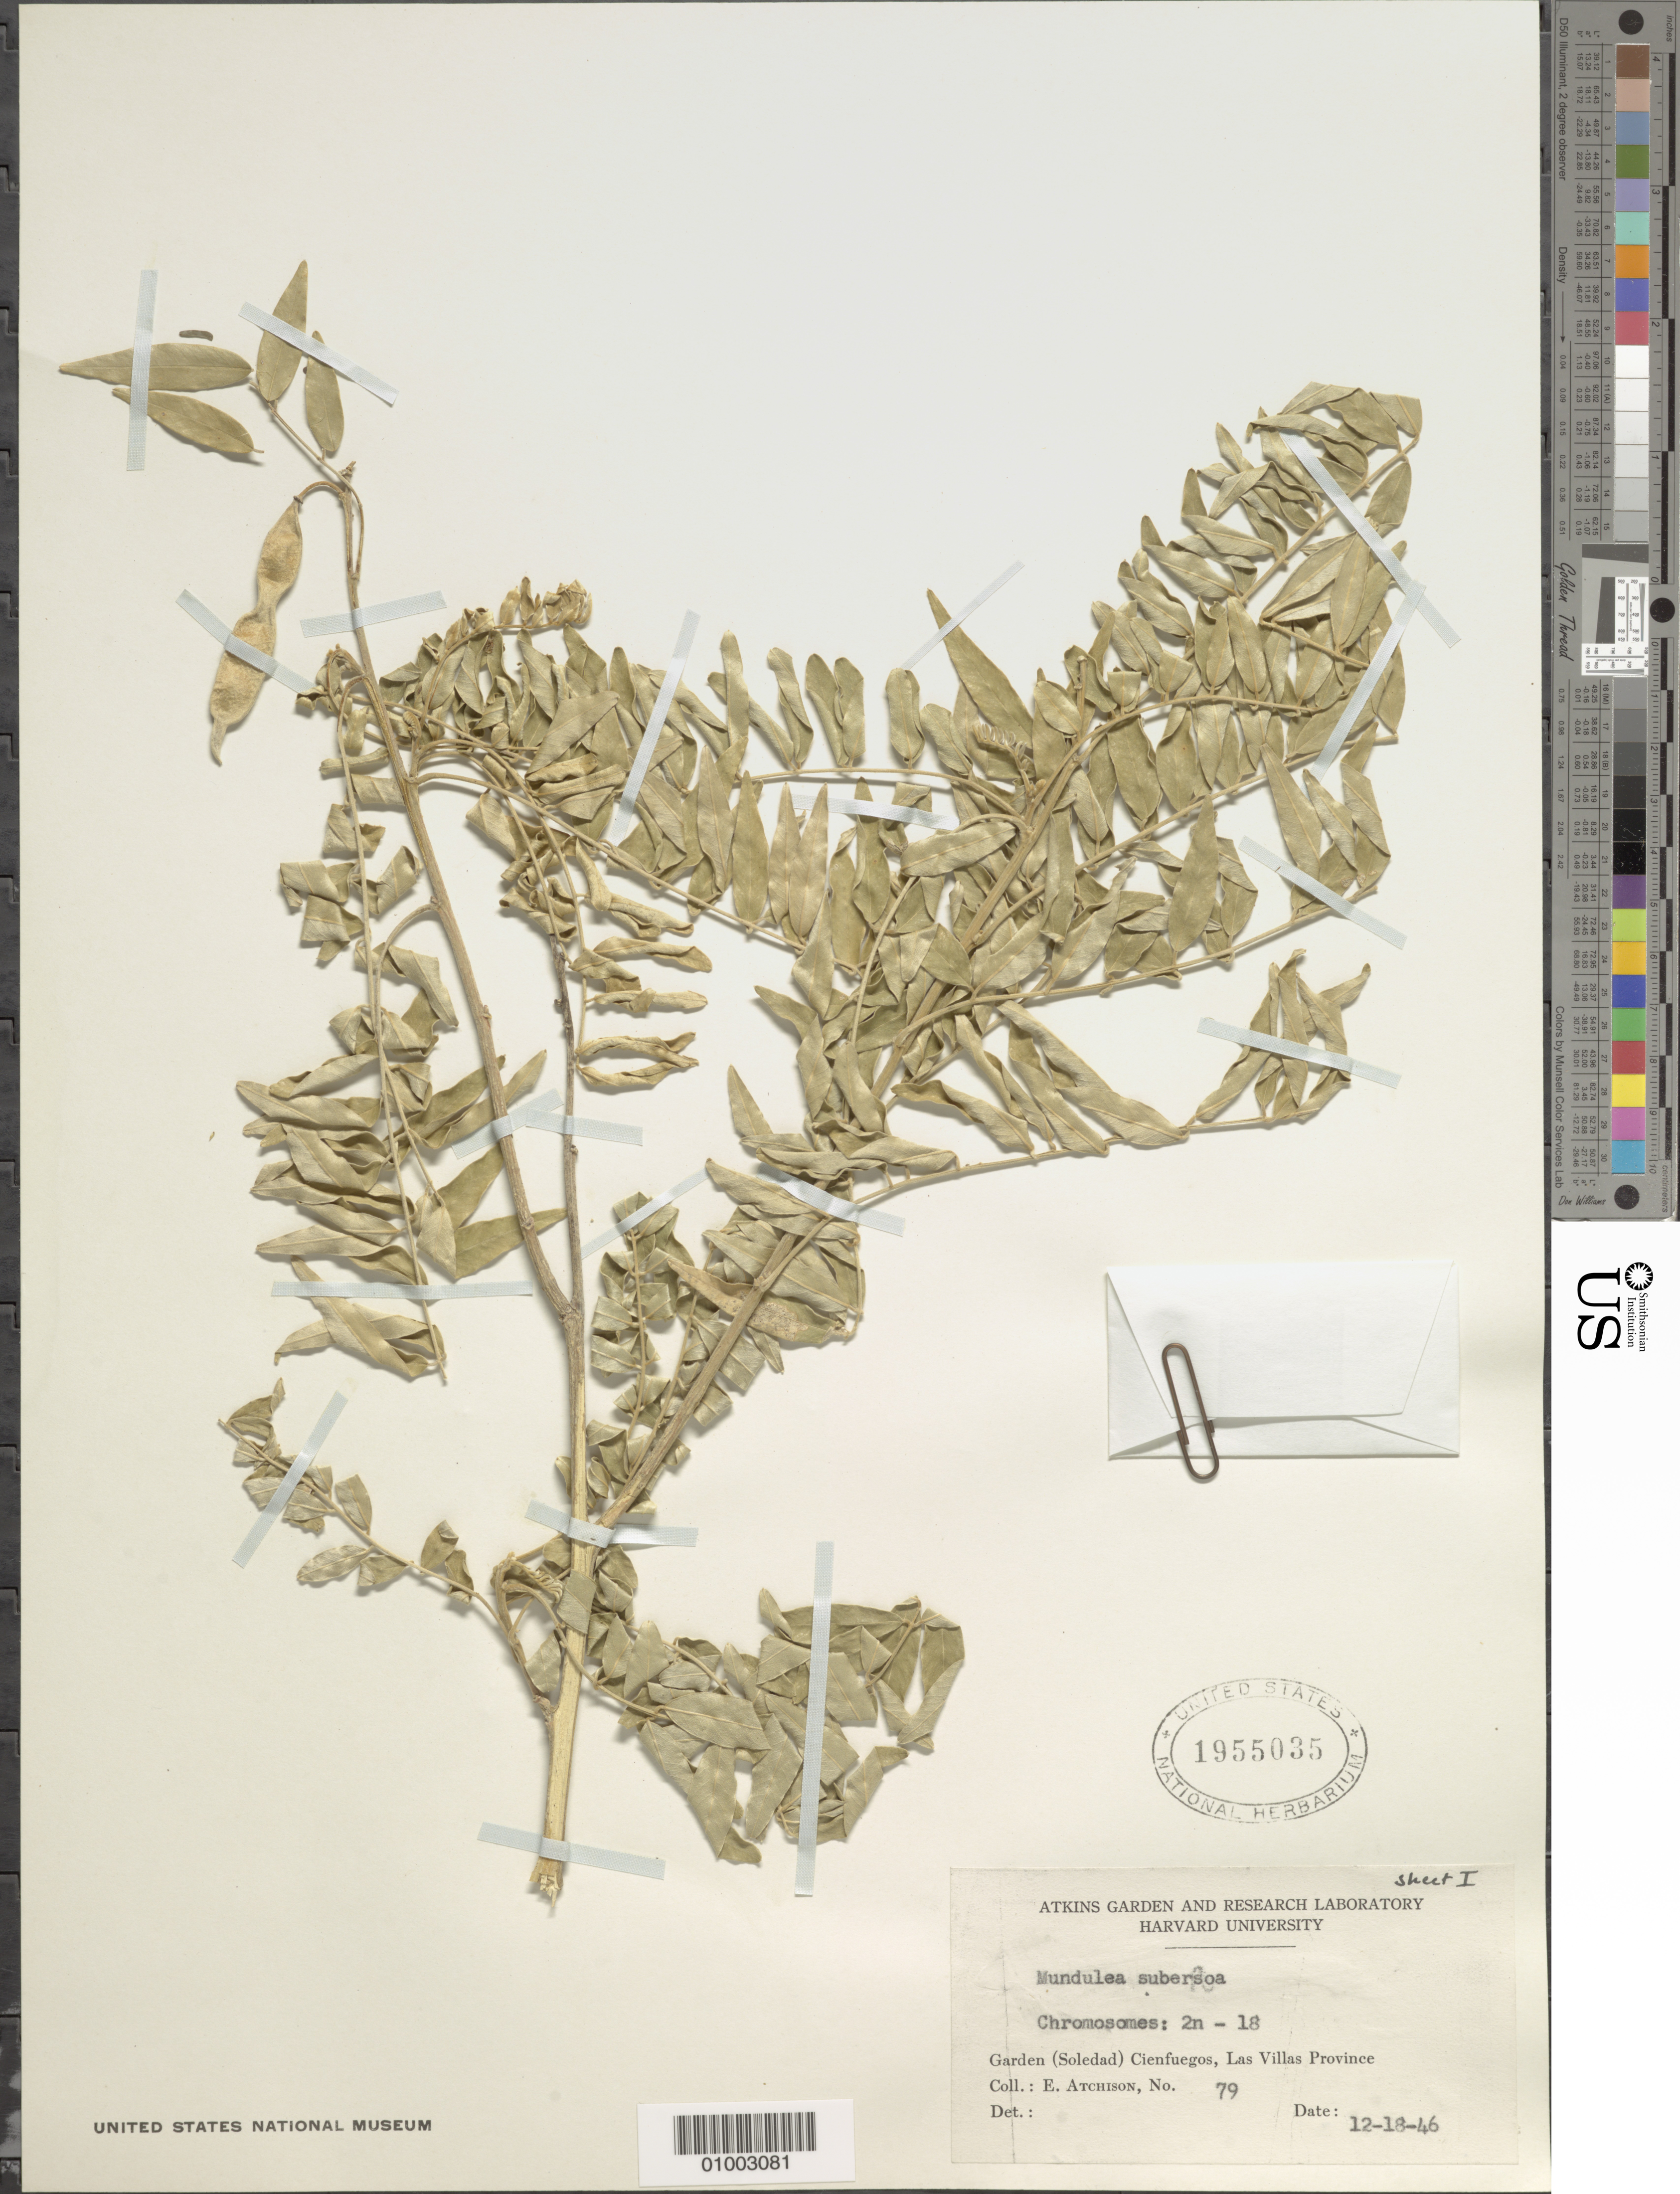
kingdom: Plantae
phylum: Tracheophyta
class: Magnoliopsida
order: Fabales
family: Fabaceae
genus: Mundulea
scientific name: Mundulea sp.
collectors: E. Atchison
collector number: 79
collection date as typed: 18 Dec 1946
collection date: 1946-12-18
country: Cuba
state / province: Cienfuegos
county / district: Cienfuegos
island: Cuba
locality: Soledad Garden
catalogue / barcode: US 1955035